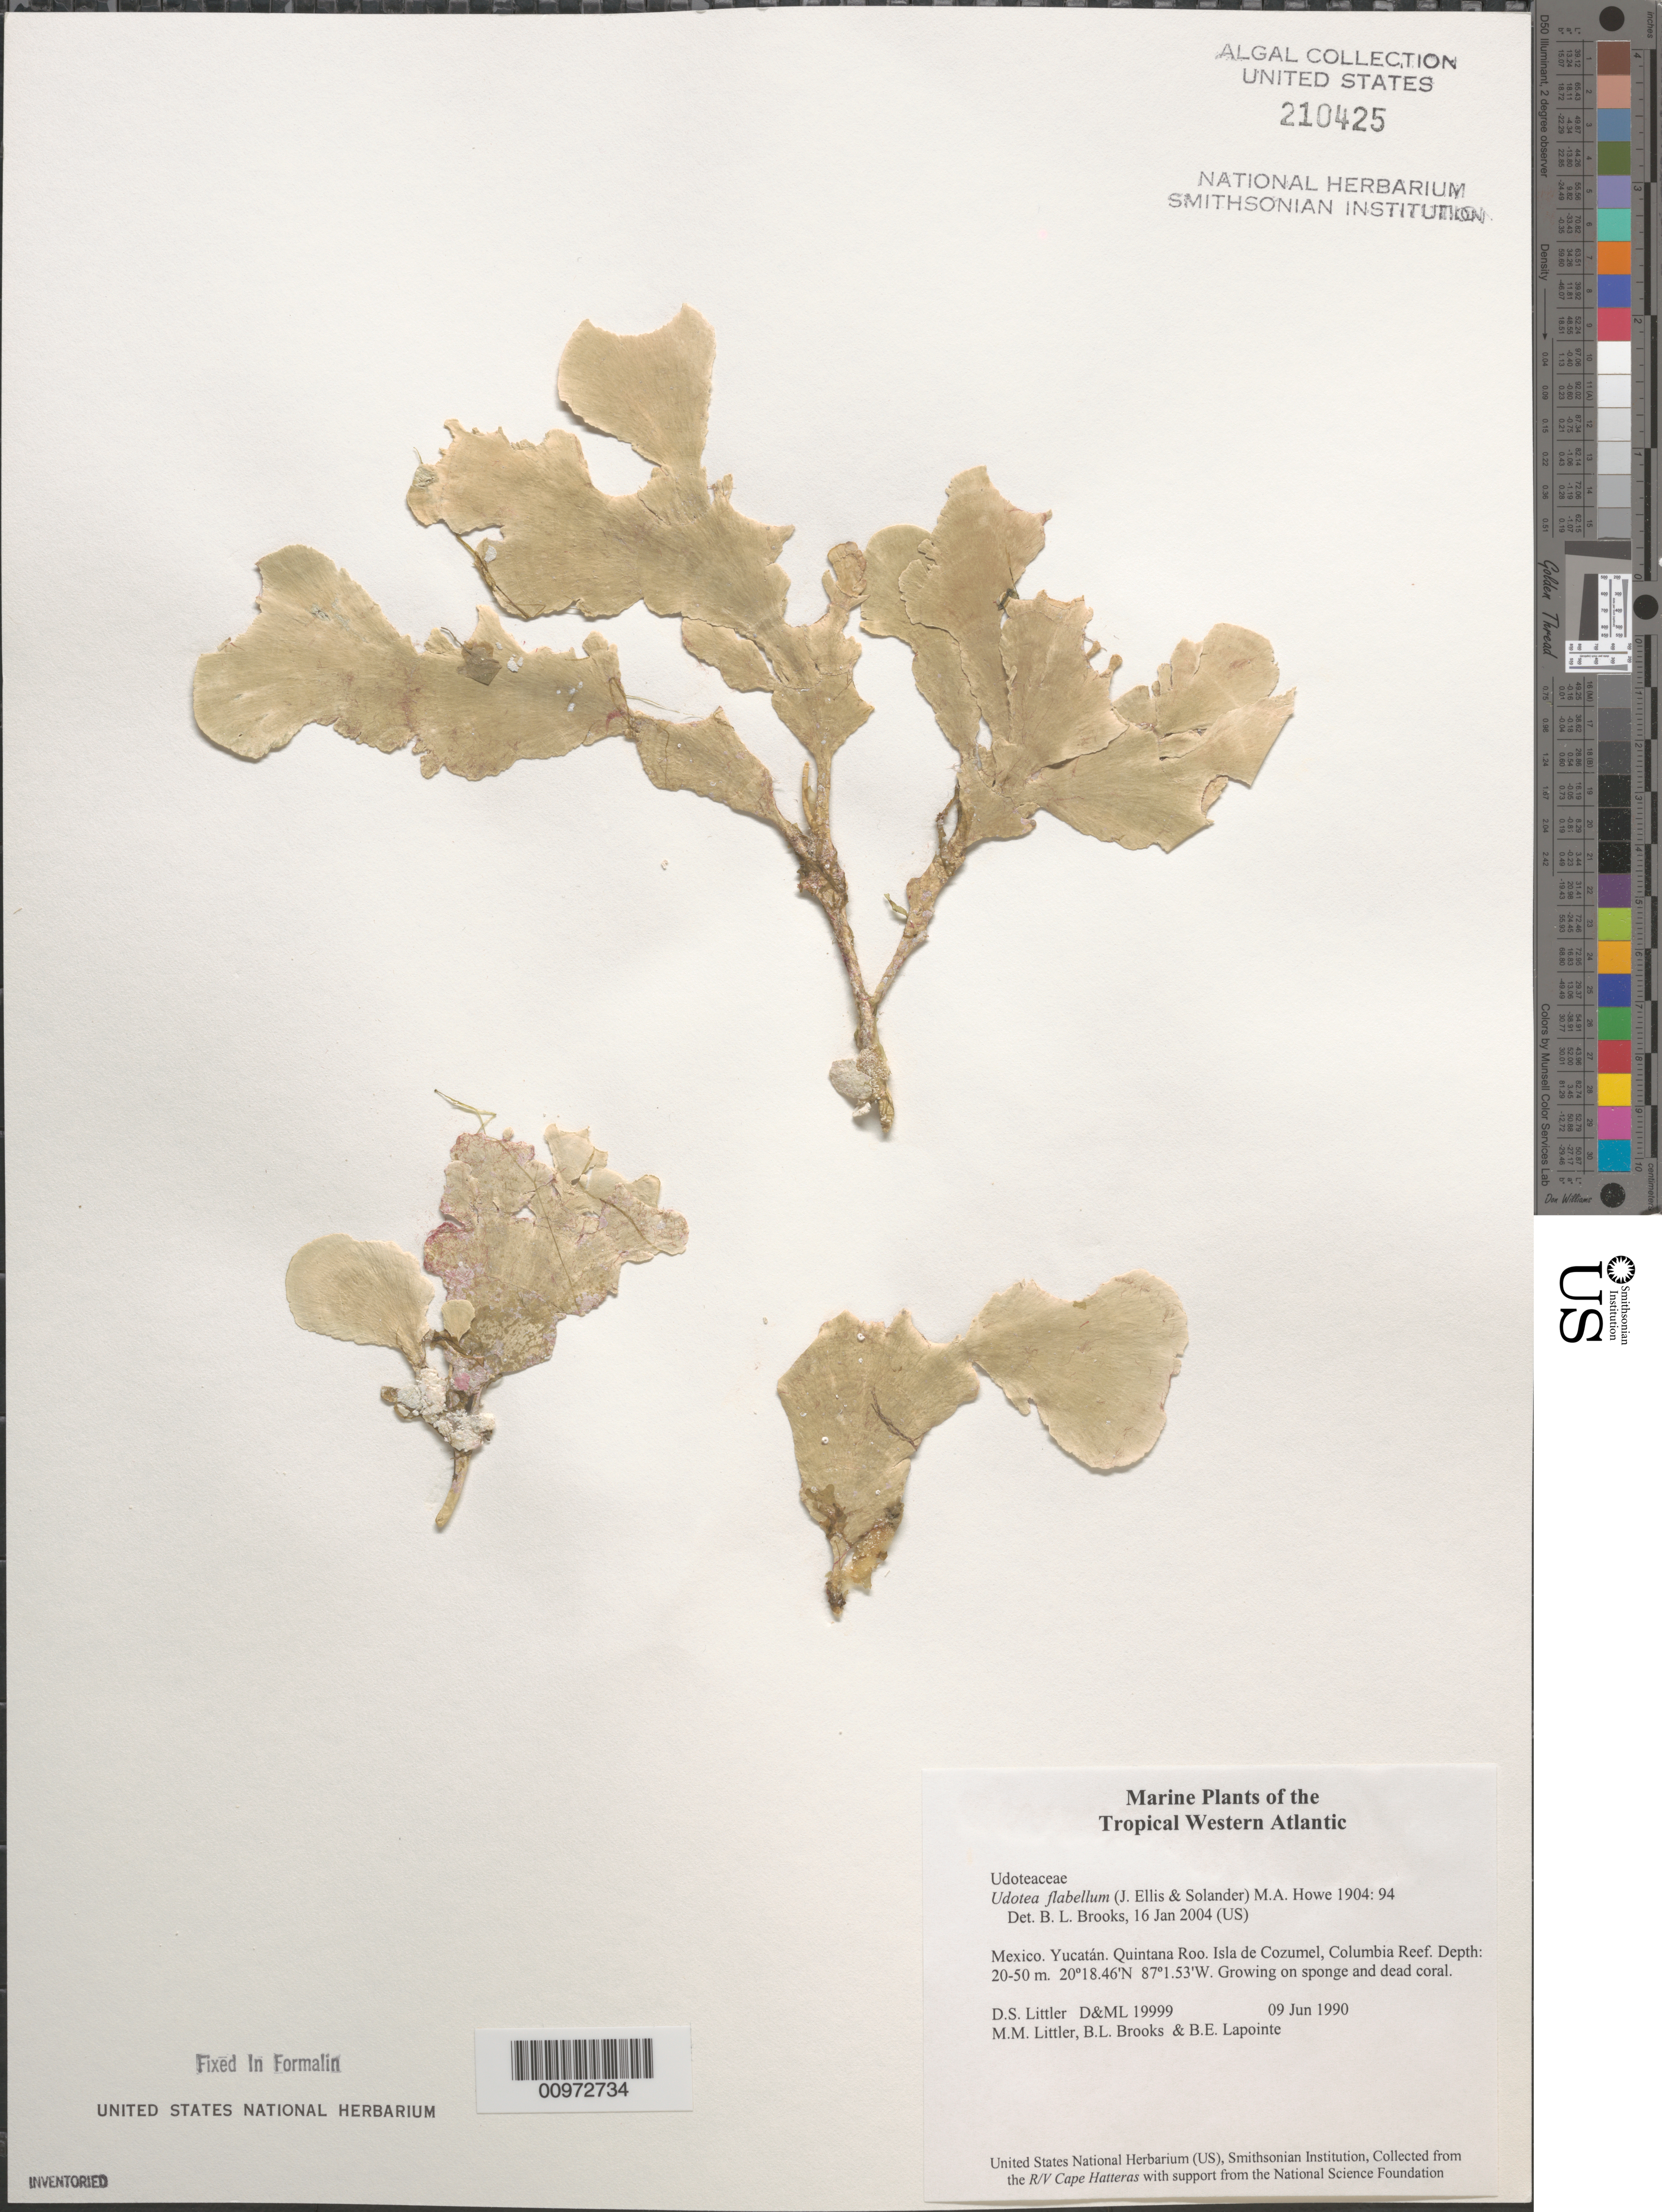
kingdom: Plantae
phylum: Chlorophyta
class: Ulvophyceae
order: Bryopsidales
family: Udoteaceae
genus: Udotea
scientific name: Udotea flabellum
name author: (J. Ellis & Sol.) M. Howe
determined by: Brooks, B. L., (BOT), Smithsonian Institution - National Museum of Natural History (UNITED STATES)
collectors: D. S. Littler, M. M. Littler, B. Brooks & B. Lapointe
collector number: D&ML 19999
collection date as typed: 09 Jun 1990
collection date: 1990-06-09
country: Mexico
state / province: Quintana Roo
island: Isla Cozumel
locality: Columbia Reef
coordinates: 20 18.46'N, 87 1.53'W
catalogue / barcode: US 210425